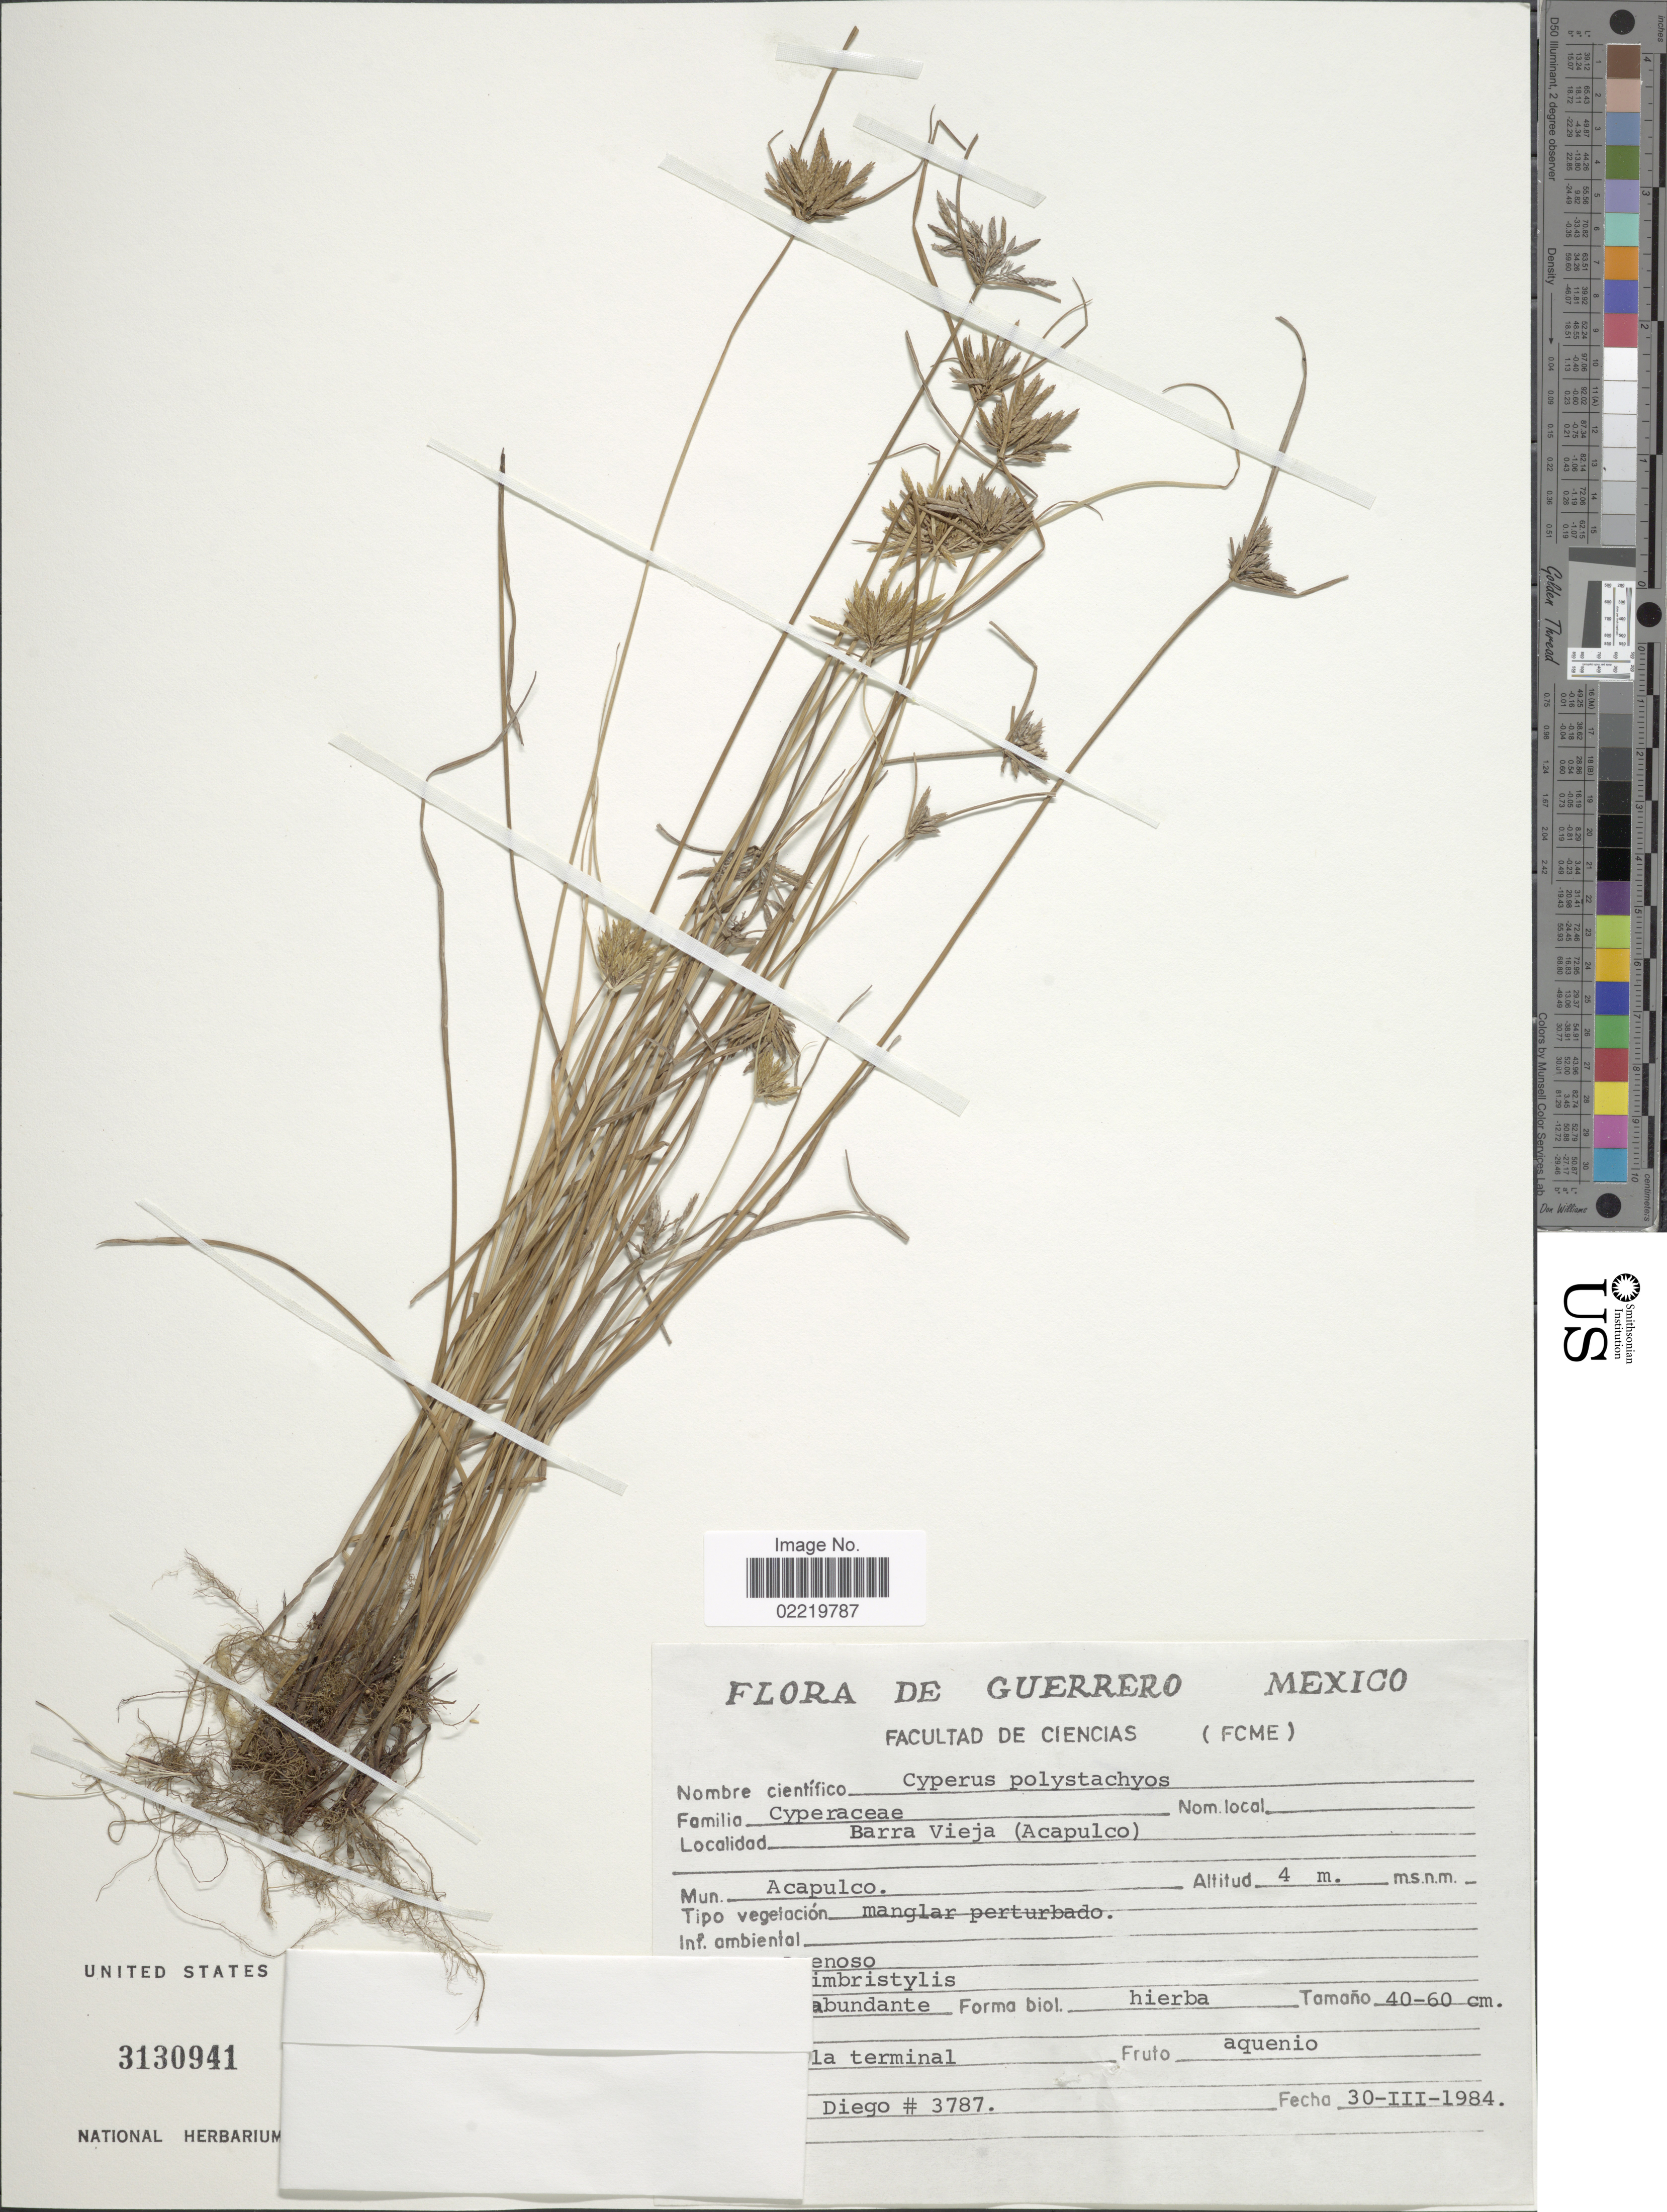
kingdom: Plantae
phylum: Tracheophyta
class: Liliopsida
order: Poales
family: Cyperaceae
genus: Cyperus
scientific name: Cyperus polystachyos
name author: Rottb.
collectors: N. Diego Pérez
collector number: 3787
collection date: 1984-03-30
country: Mexico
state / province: Guerrero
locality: Facultad de Ciencias, Barra Vieja (Acapulco), Mun Acapulco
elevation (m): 4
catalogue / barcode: US 3130941